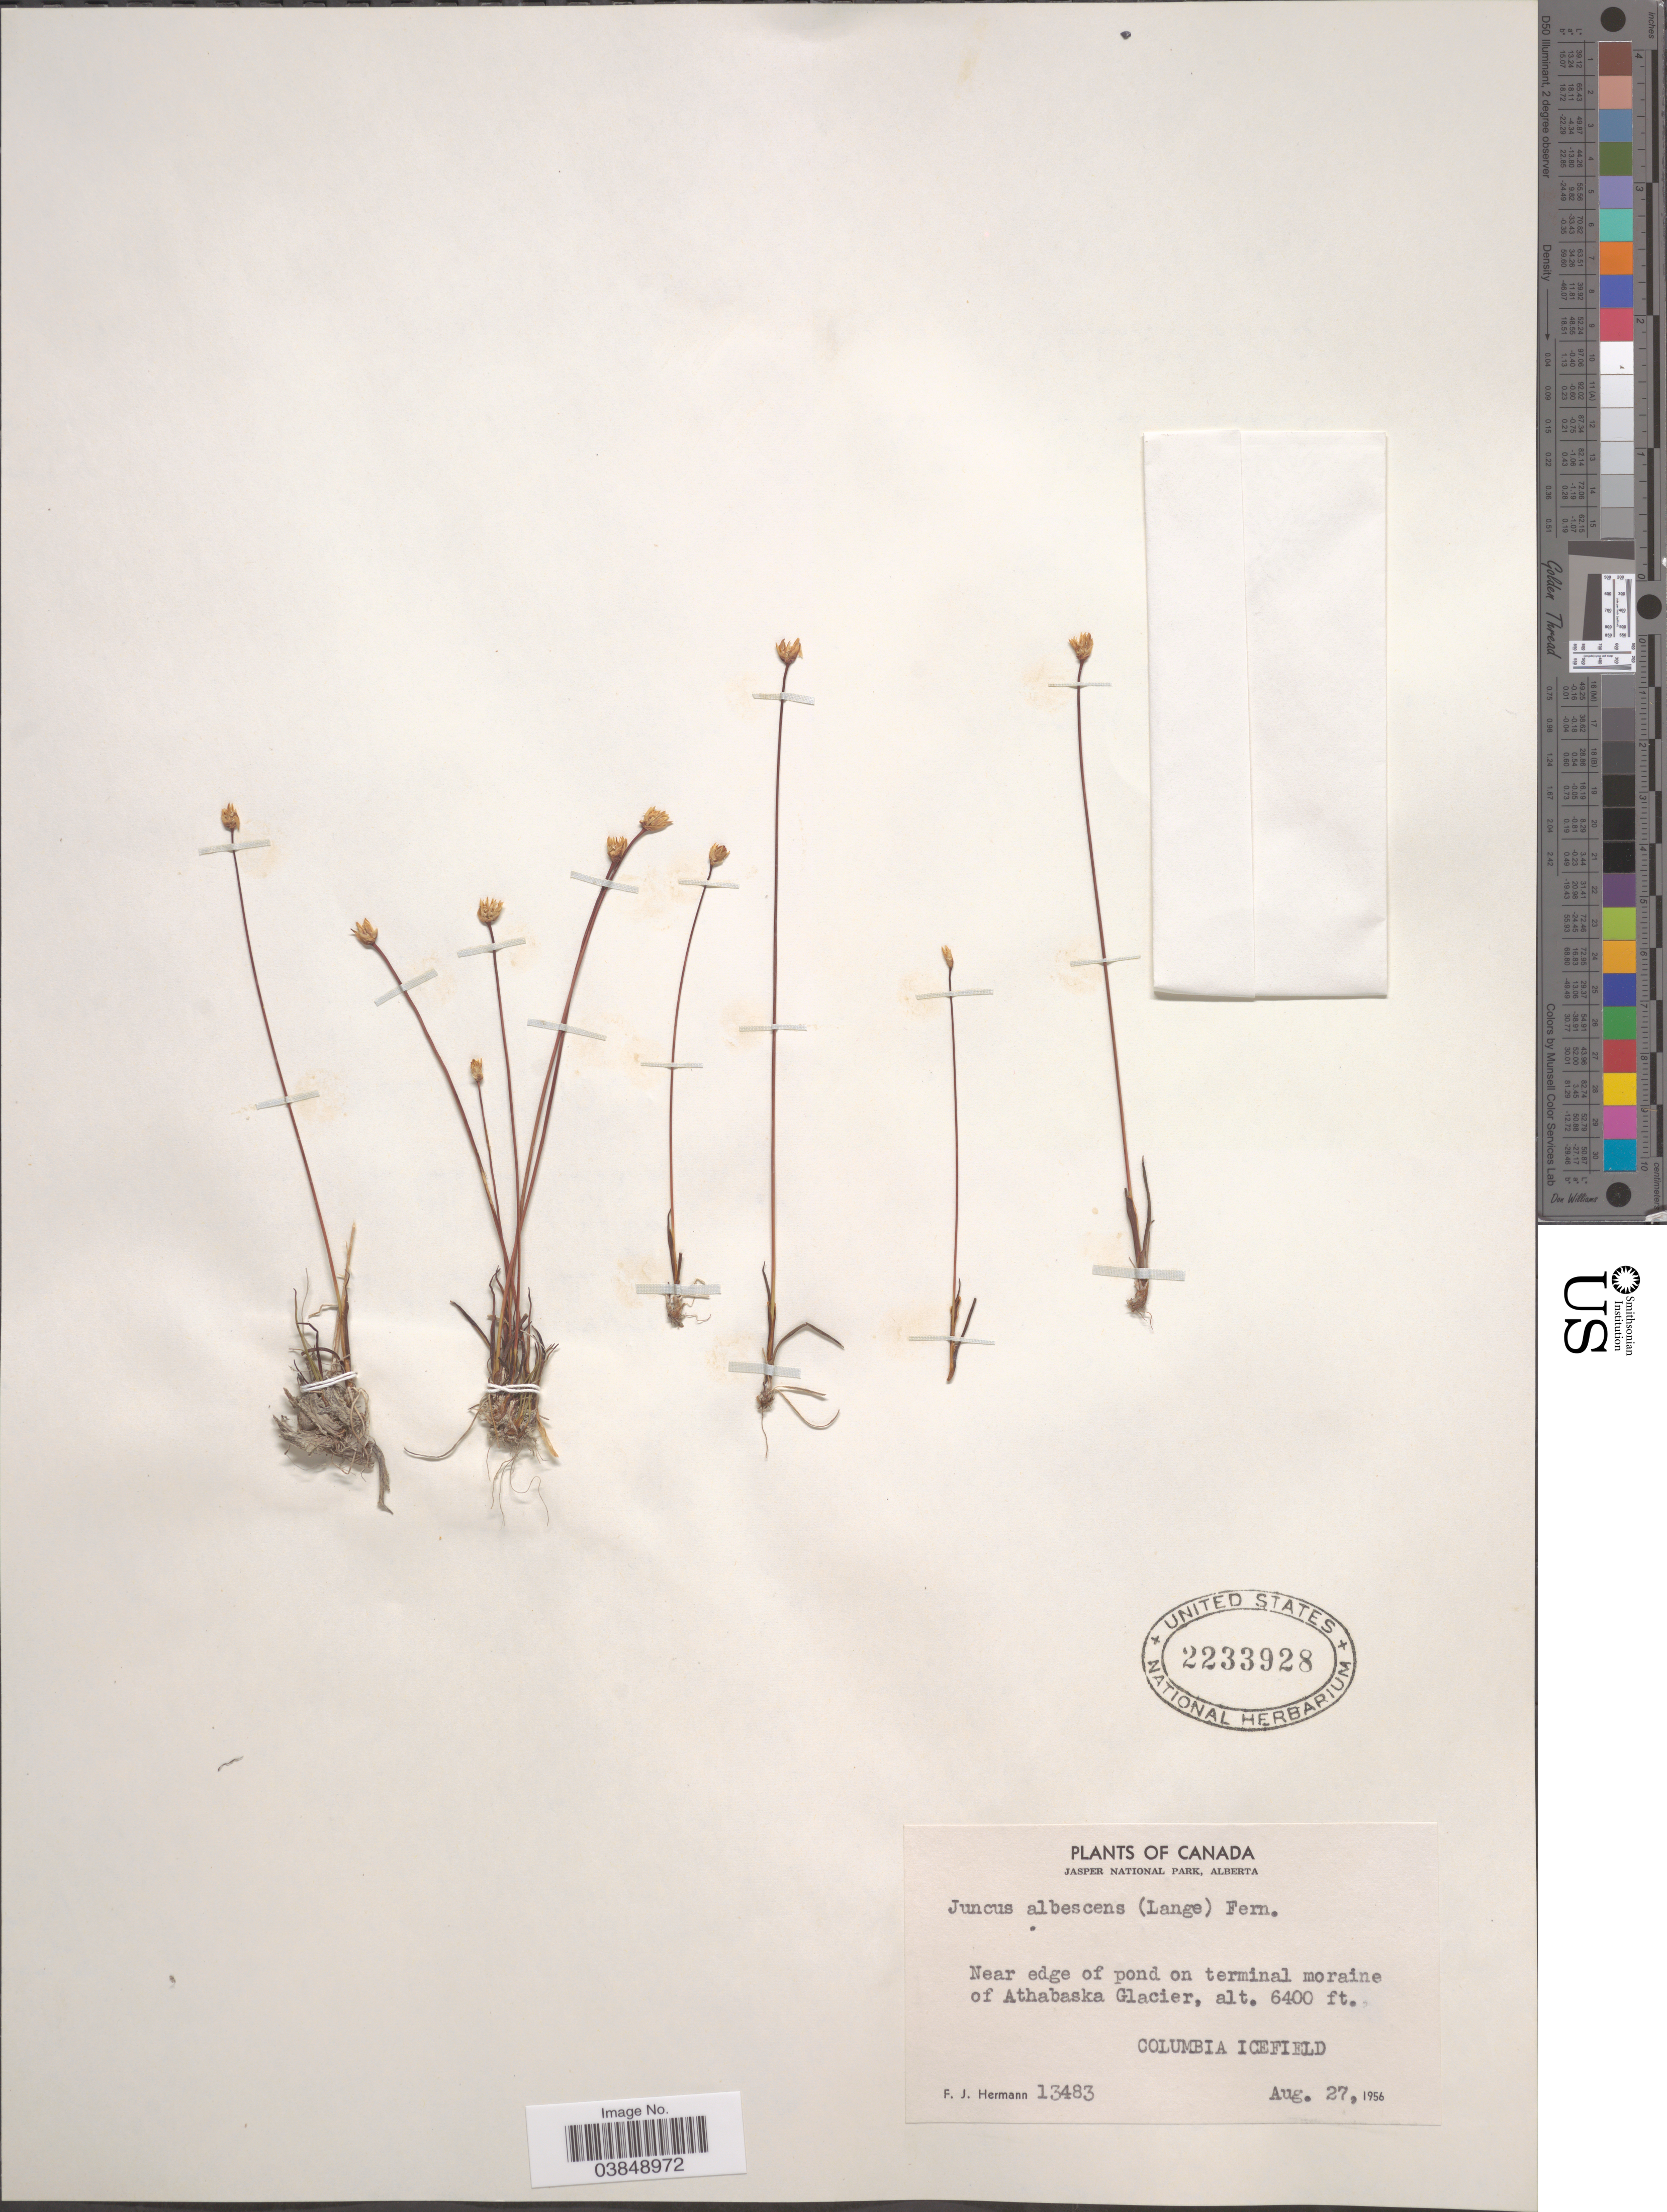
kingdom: Plantae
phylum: Tracheophyta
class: Liliopsida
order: Poales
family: Juncaceae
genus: Juncus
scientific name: Juncus albescens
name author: Fernald & Lange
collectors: F. J. Hermann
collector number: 13483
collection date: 1956-08-27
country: Canada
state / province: Alberta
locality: Jasper National Park. On terminal moraine of Athabaska Glacier, Columbia Icefield.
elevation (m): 1951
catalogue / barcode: US 2233928